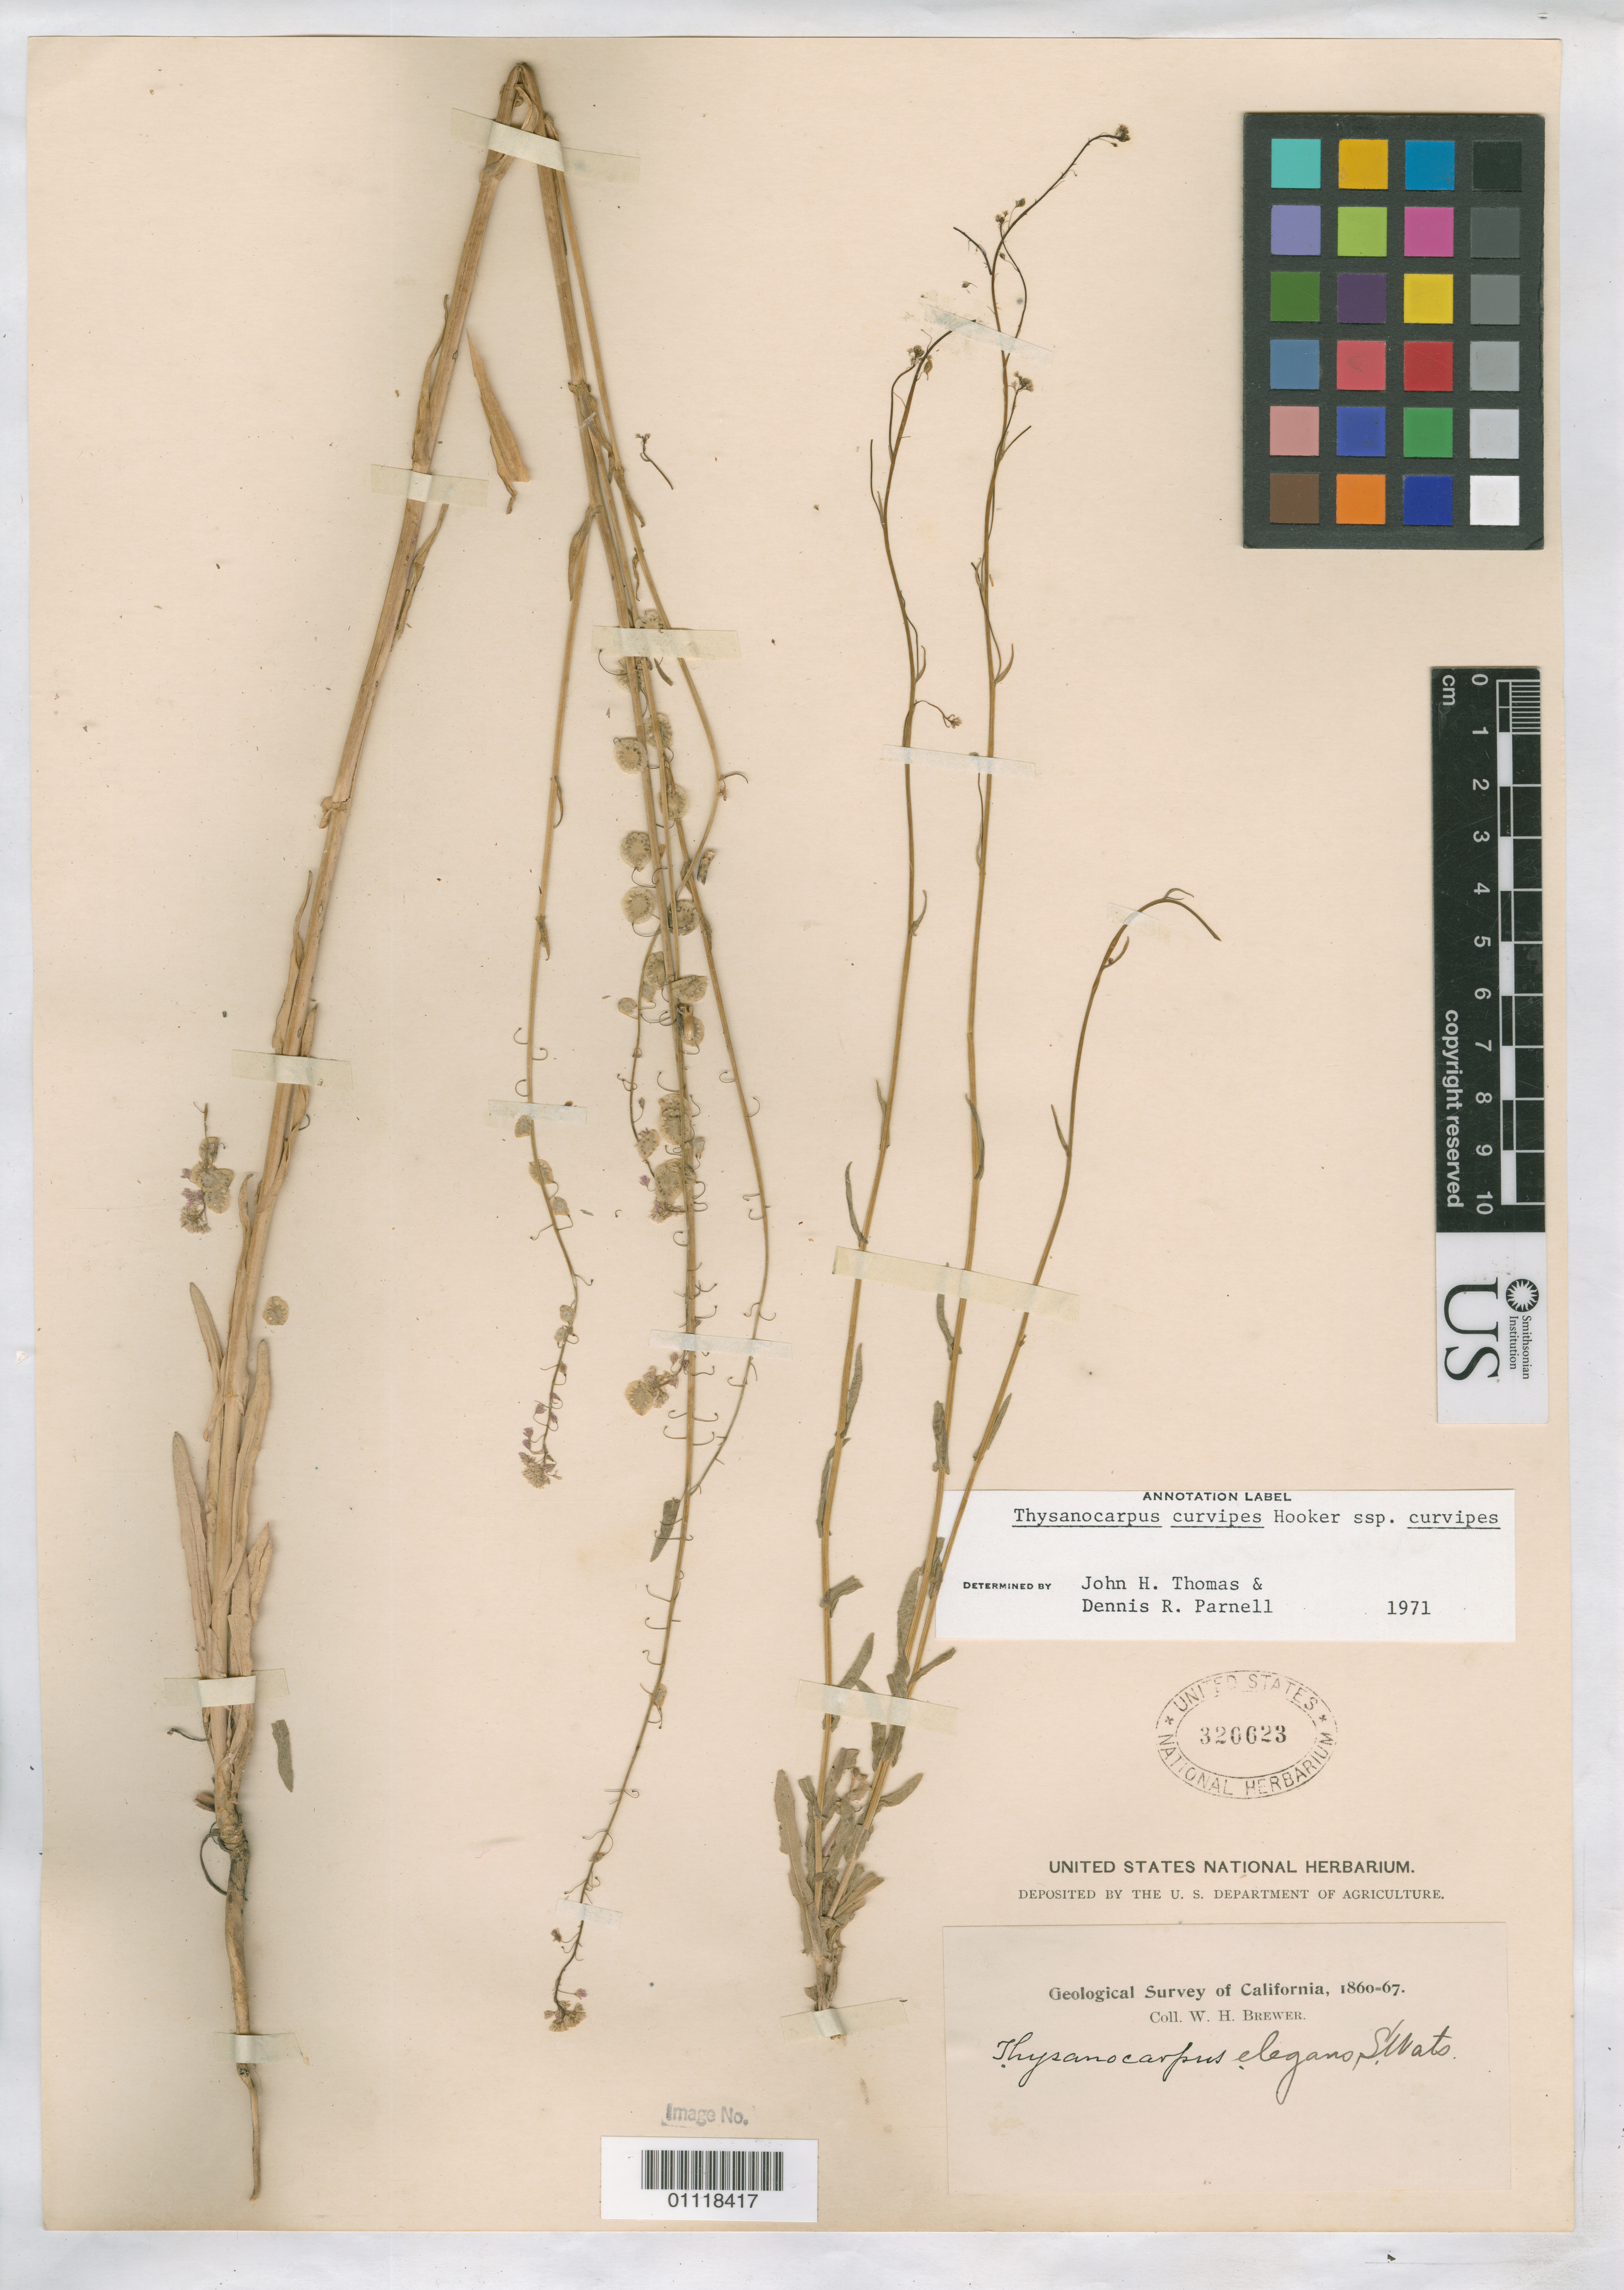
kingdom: Plantae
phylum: Tracheophyta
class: Magnoliopsida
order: Brassicales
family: Brassicaceae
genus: Thysanocarpus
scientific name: Thysanocarpus curvipes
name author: Hook.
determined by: Thomas, J. H.; Parnell, D. R.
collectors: W. H. Brewer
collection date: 1860/1867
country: United States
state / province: California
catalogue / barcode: US 326623